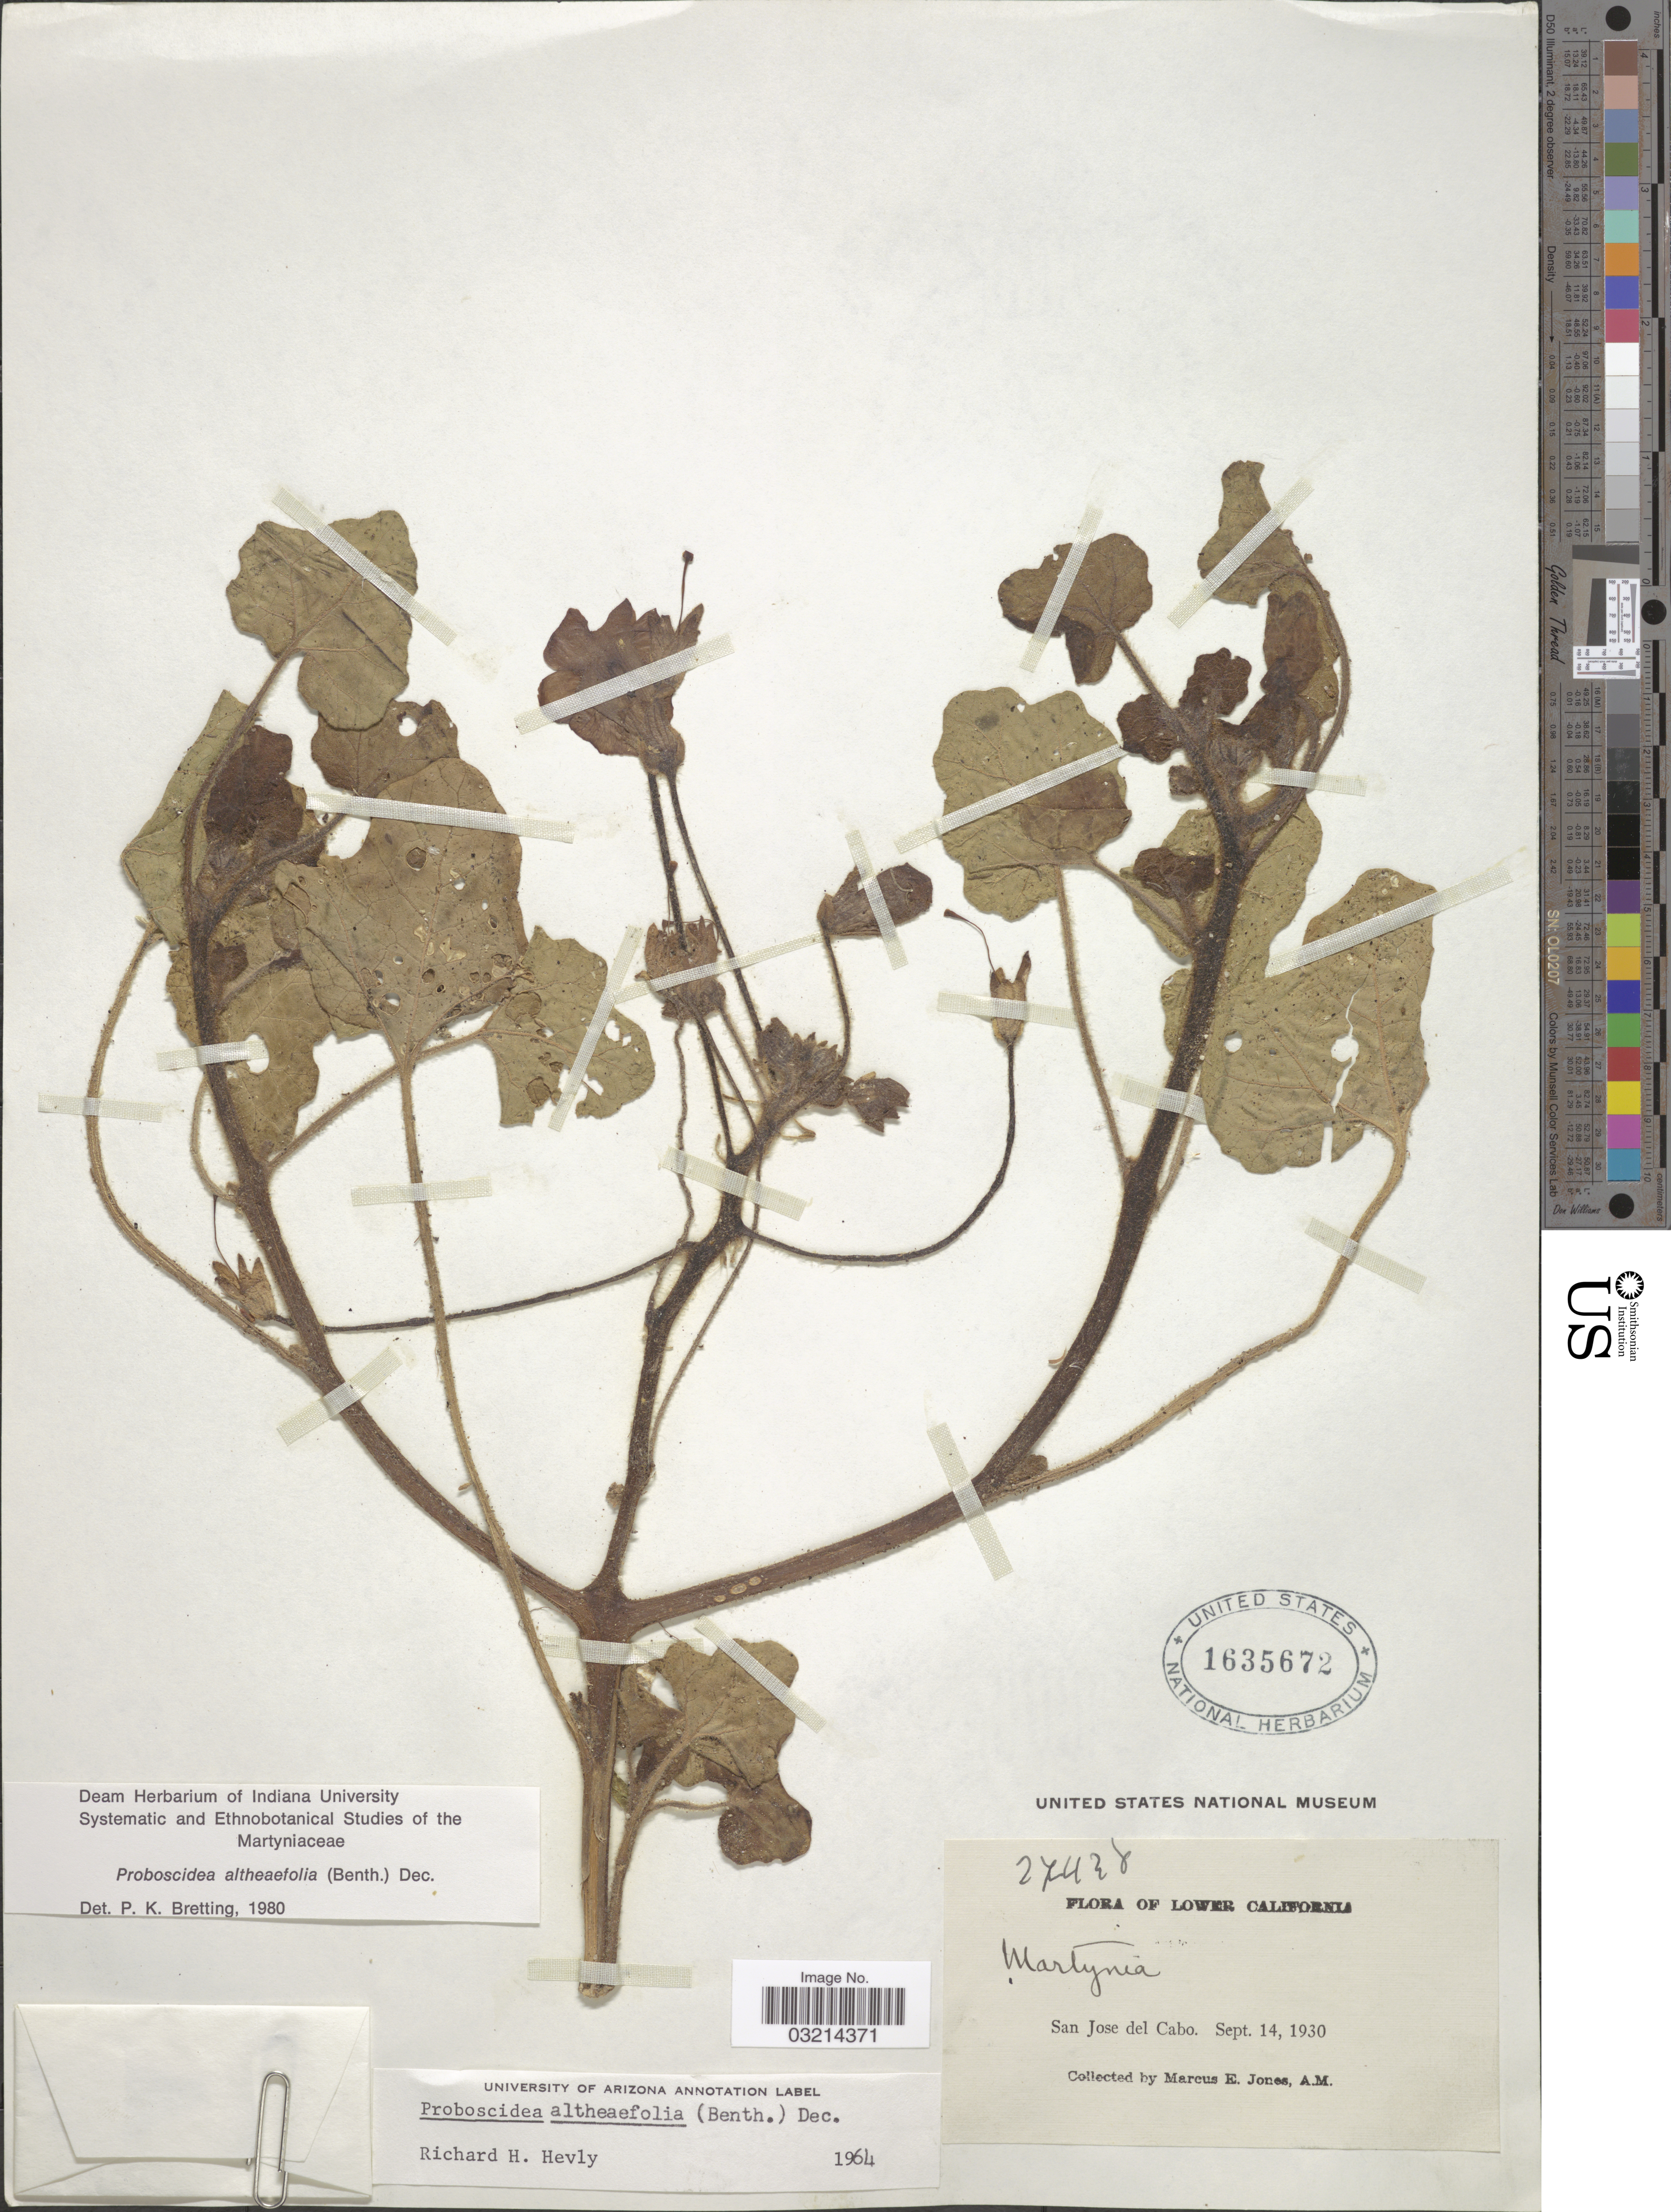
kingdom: Plantae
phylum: Tracheophyta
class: Magnoliopsida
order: Lamiales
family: Martyniaceae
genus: Proboscidea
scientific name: Proboscidea althaeifolia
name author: (Benth.) Decne.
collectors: M. E. Jones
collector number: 27428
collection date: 1930-09-14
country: Mexico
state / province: Baja California Sur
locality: Lower California, San Jose del Cabo.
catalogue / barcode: US 1635672